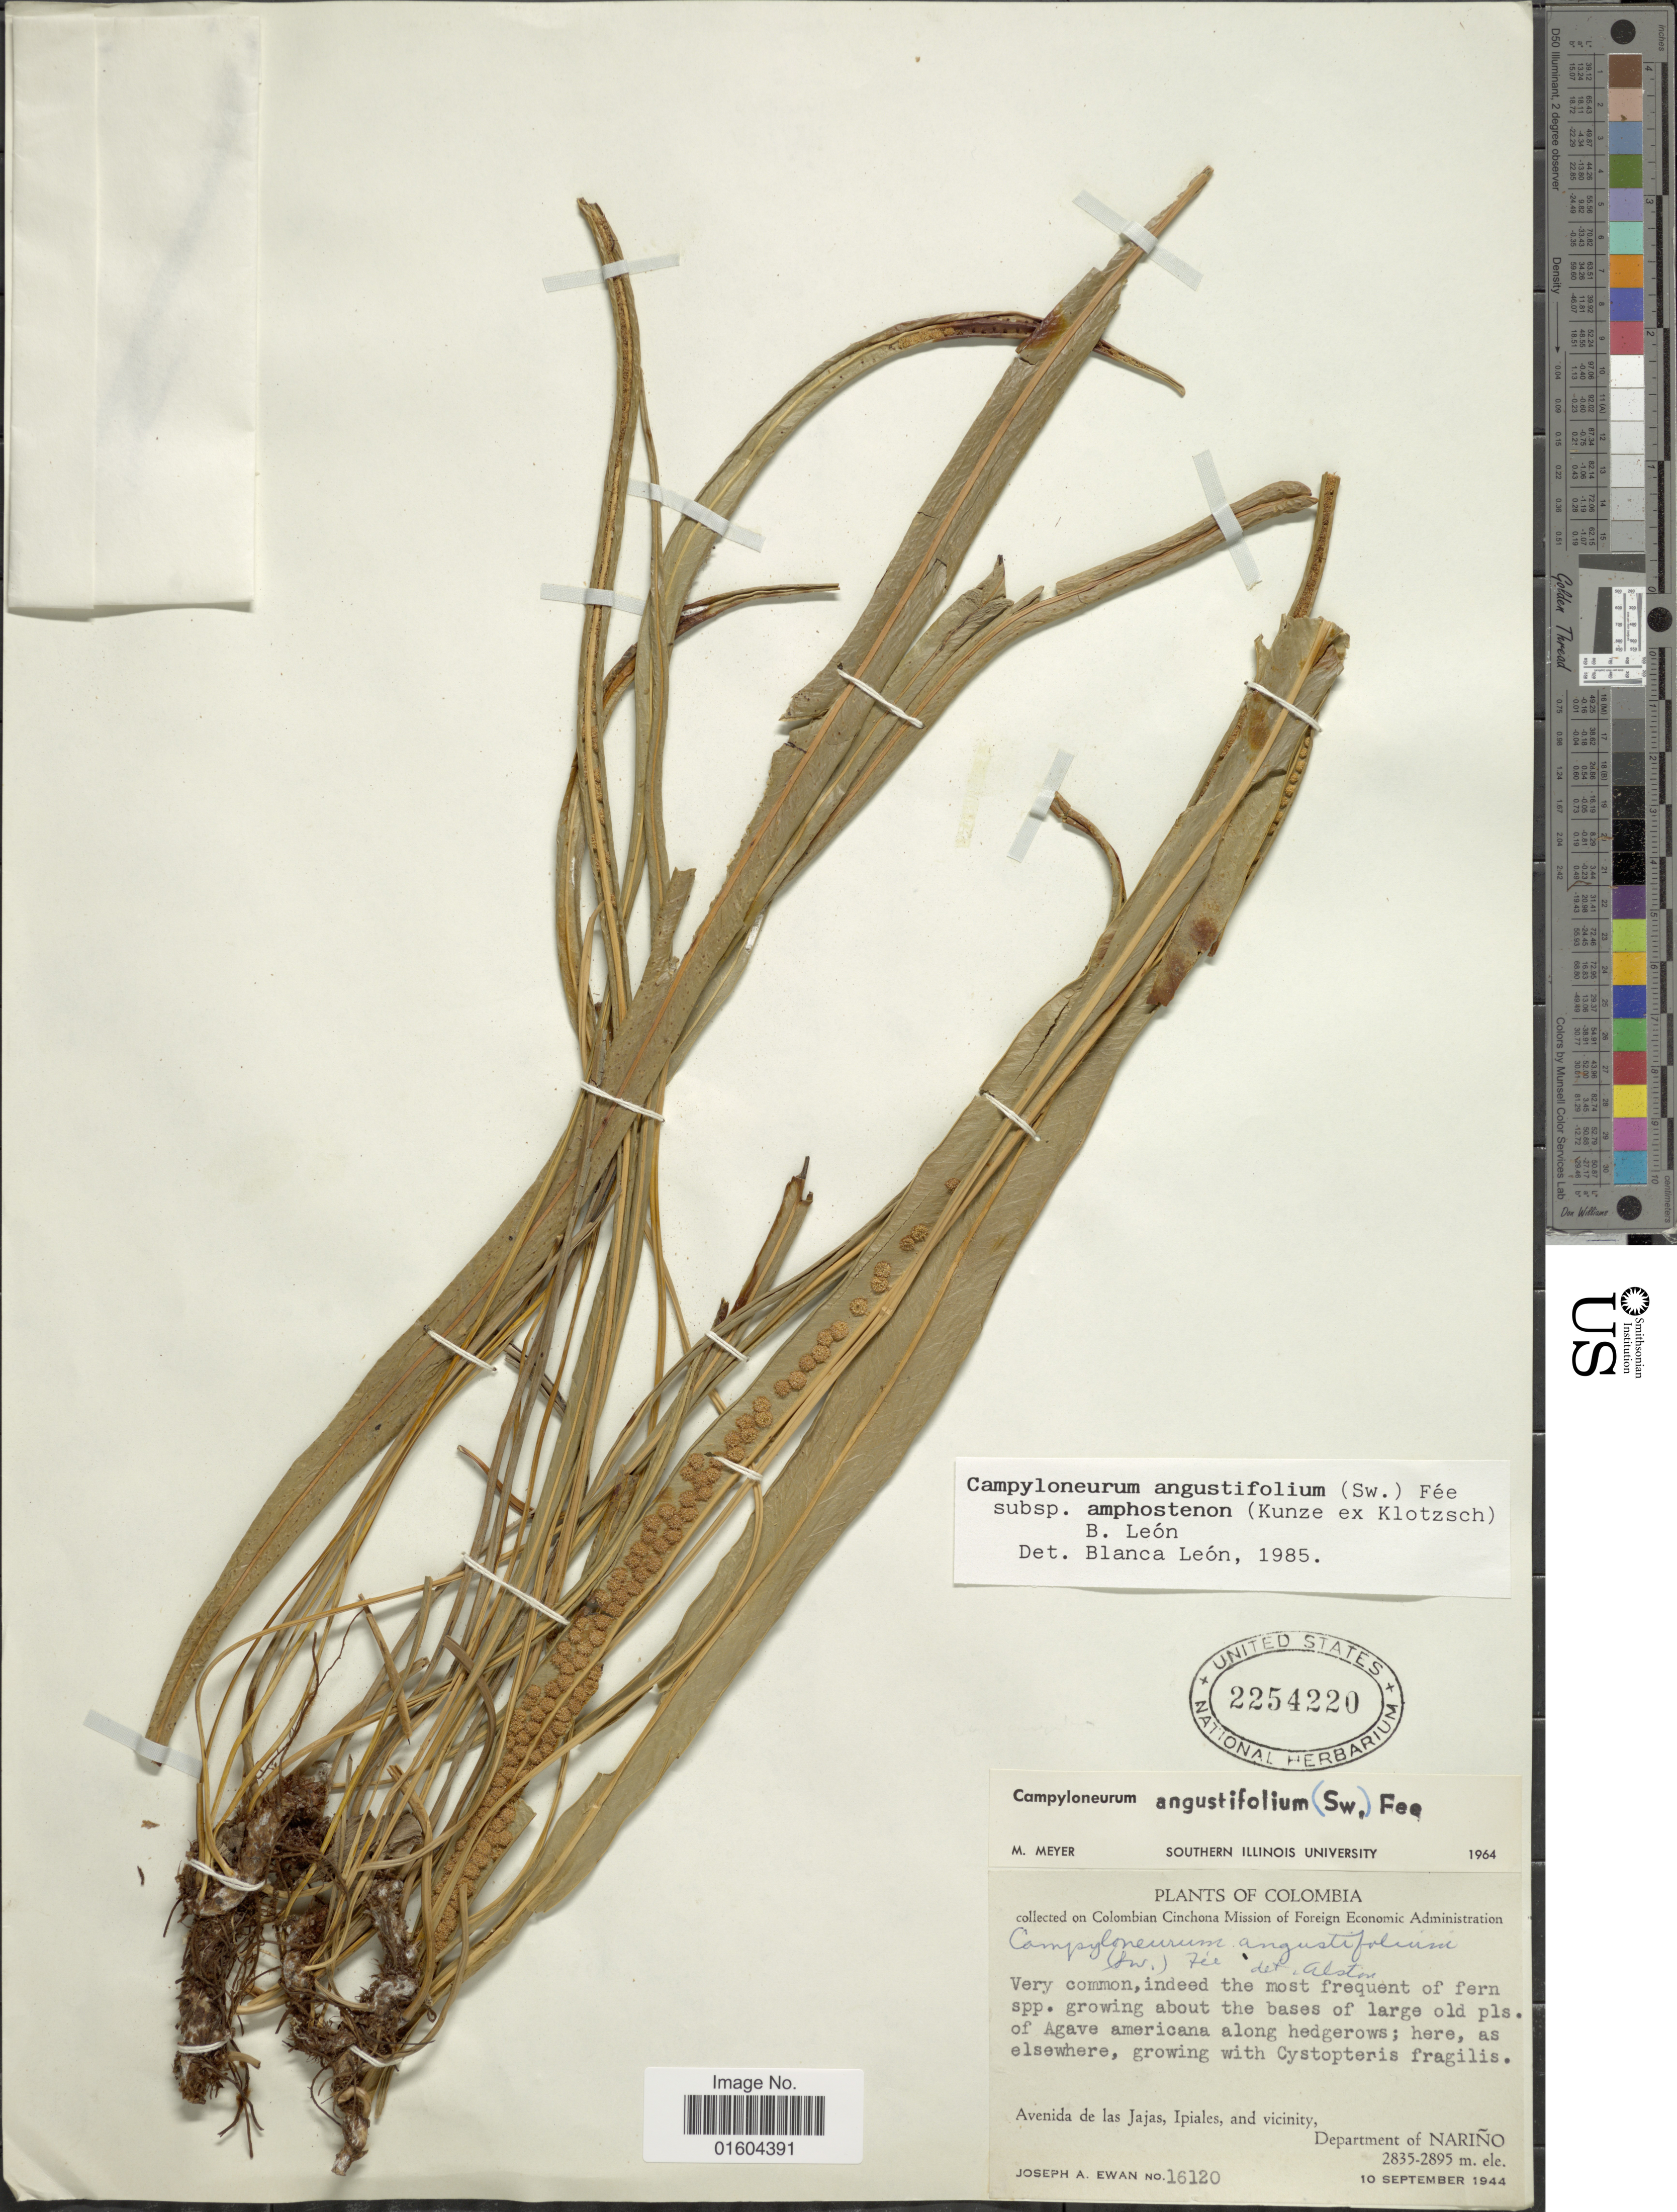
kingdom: Plantae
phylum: Tracheophyta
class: Polypodiopsida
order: Polypodiales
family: Polypodiaceae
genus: Campyloneurum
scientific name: Campyloneurum irregulare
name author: Lellinger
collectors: J. A. Ewan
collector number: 16120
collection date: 1944-09-10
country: Colombia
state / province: Nariño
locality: Colombia, Avenida de las Jajas, Ipiales and vicinity, Department of Narino.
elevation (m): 2835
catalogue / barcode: US 2254220